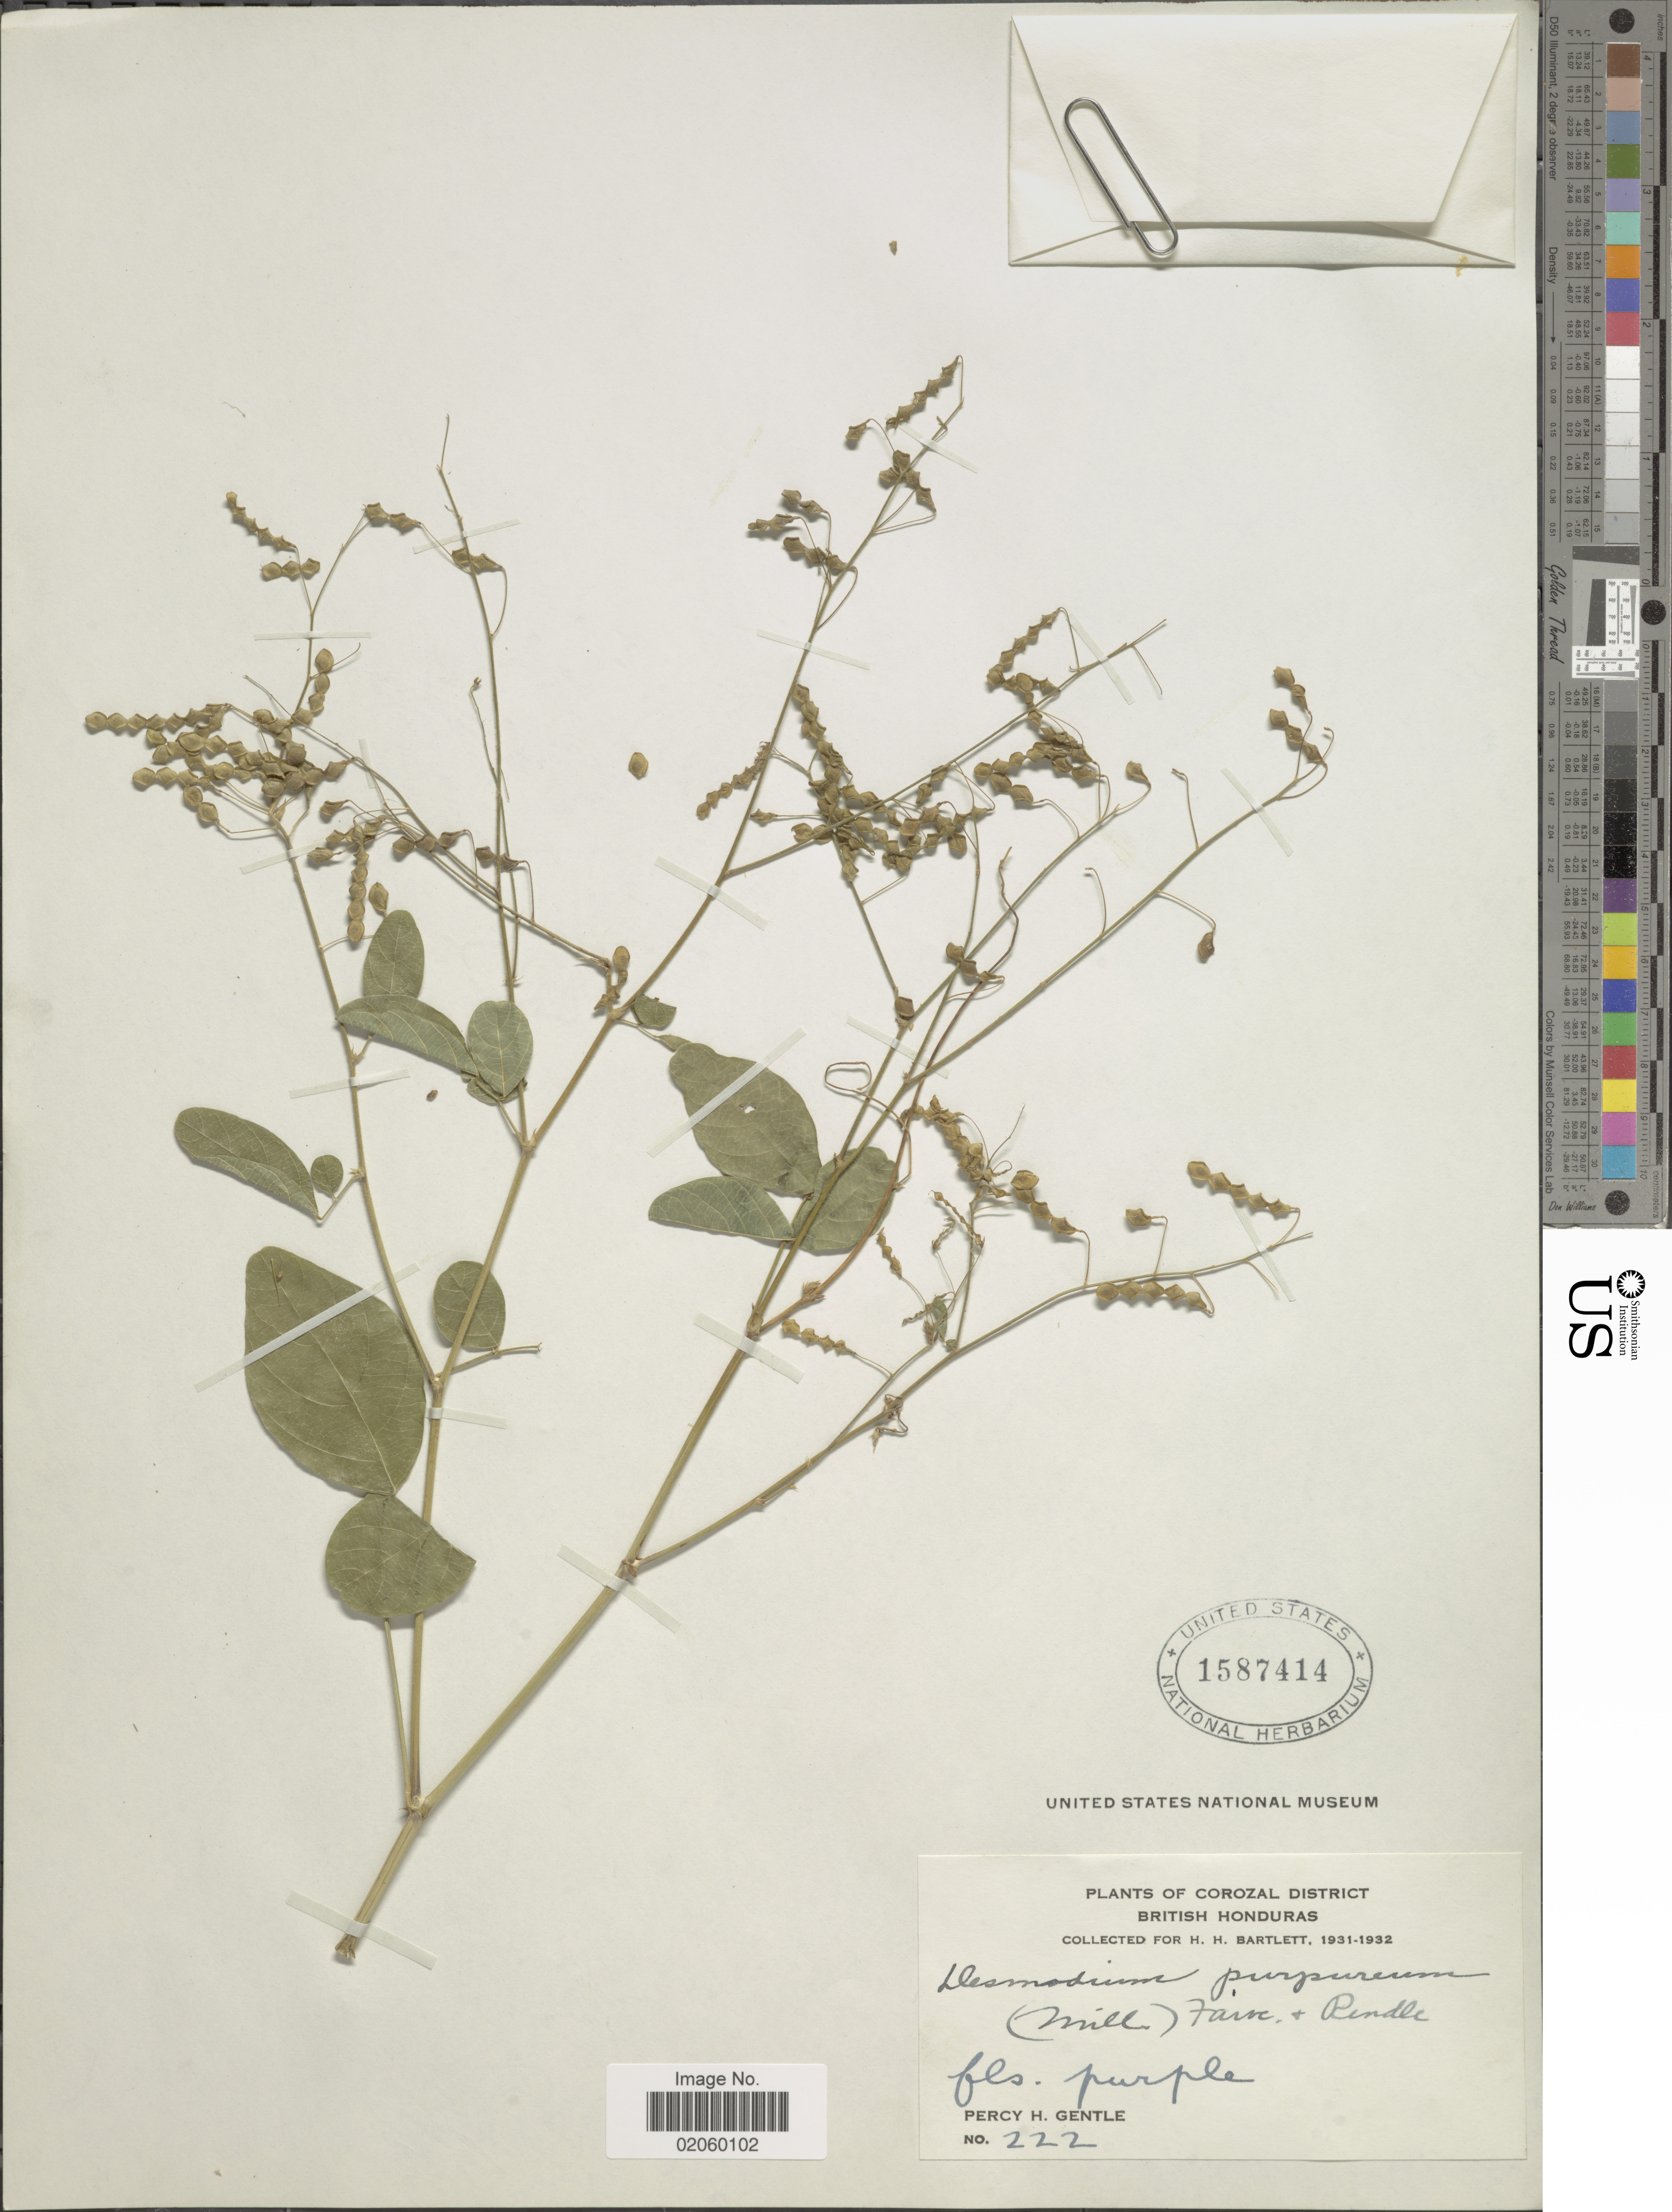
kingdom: Plantae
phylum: Tracheophyta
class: Magnoliopsida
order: Fabales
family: Fabaceae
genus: Desmodium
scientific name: Desmodium tortuosum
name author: (Sw.) DC.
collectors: P. H. Gentle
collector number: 222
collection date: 1931/1932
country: Belize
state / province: Corozal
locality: British Honduras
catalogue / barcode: US 1587414